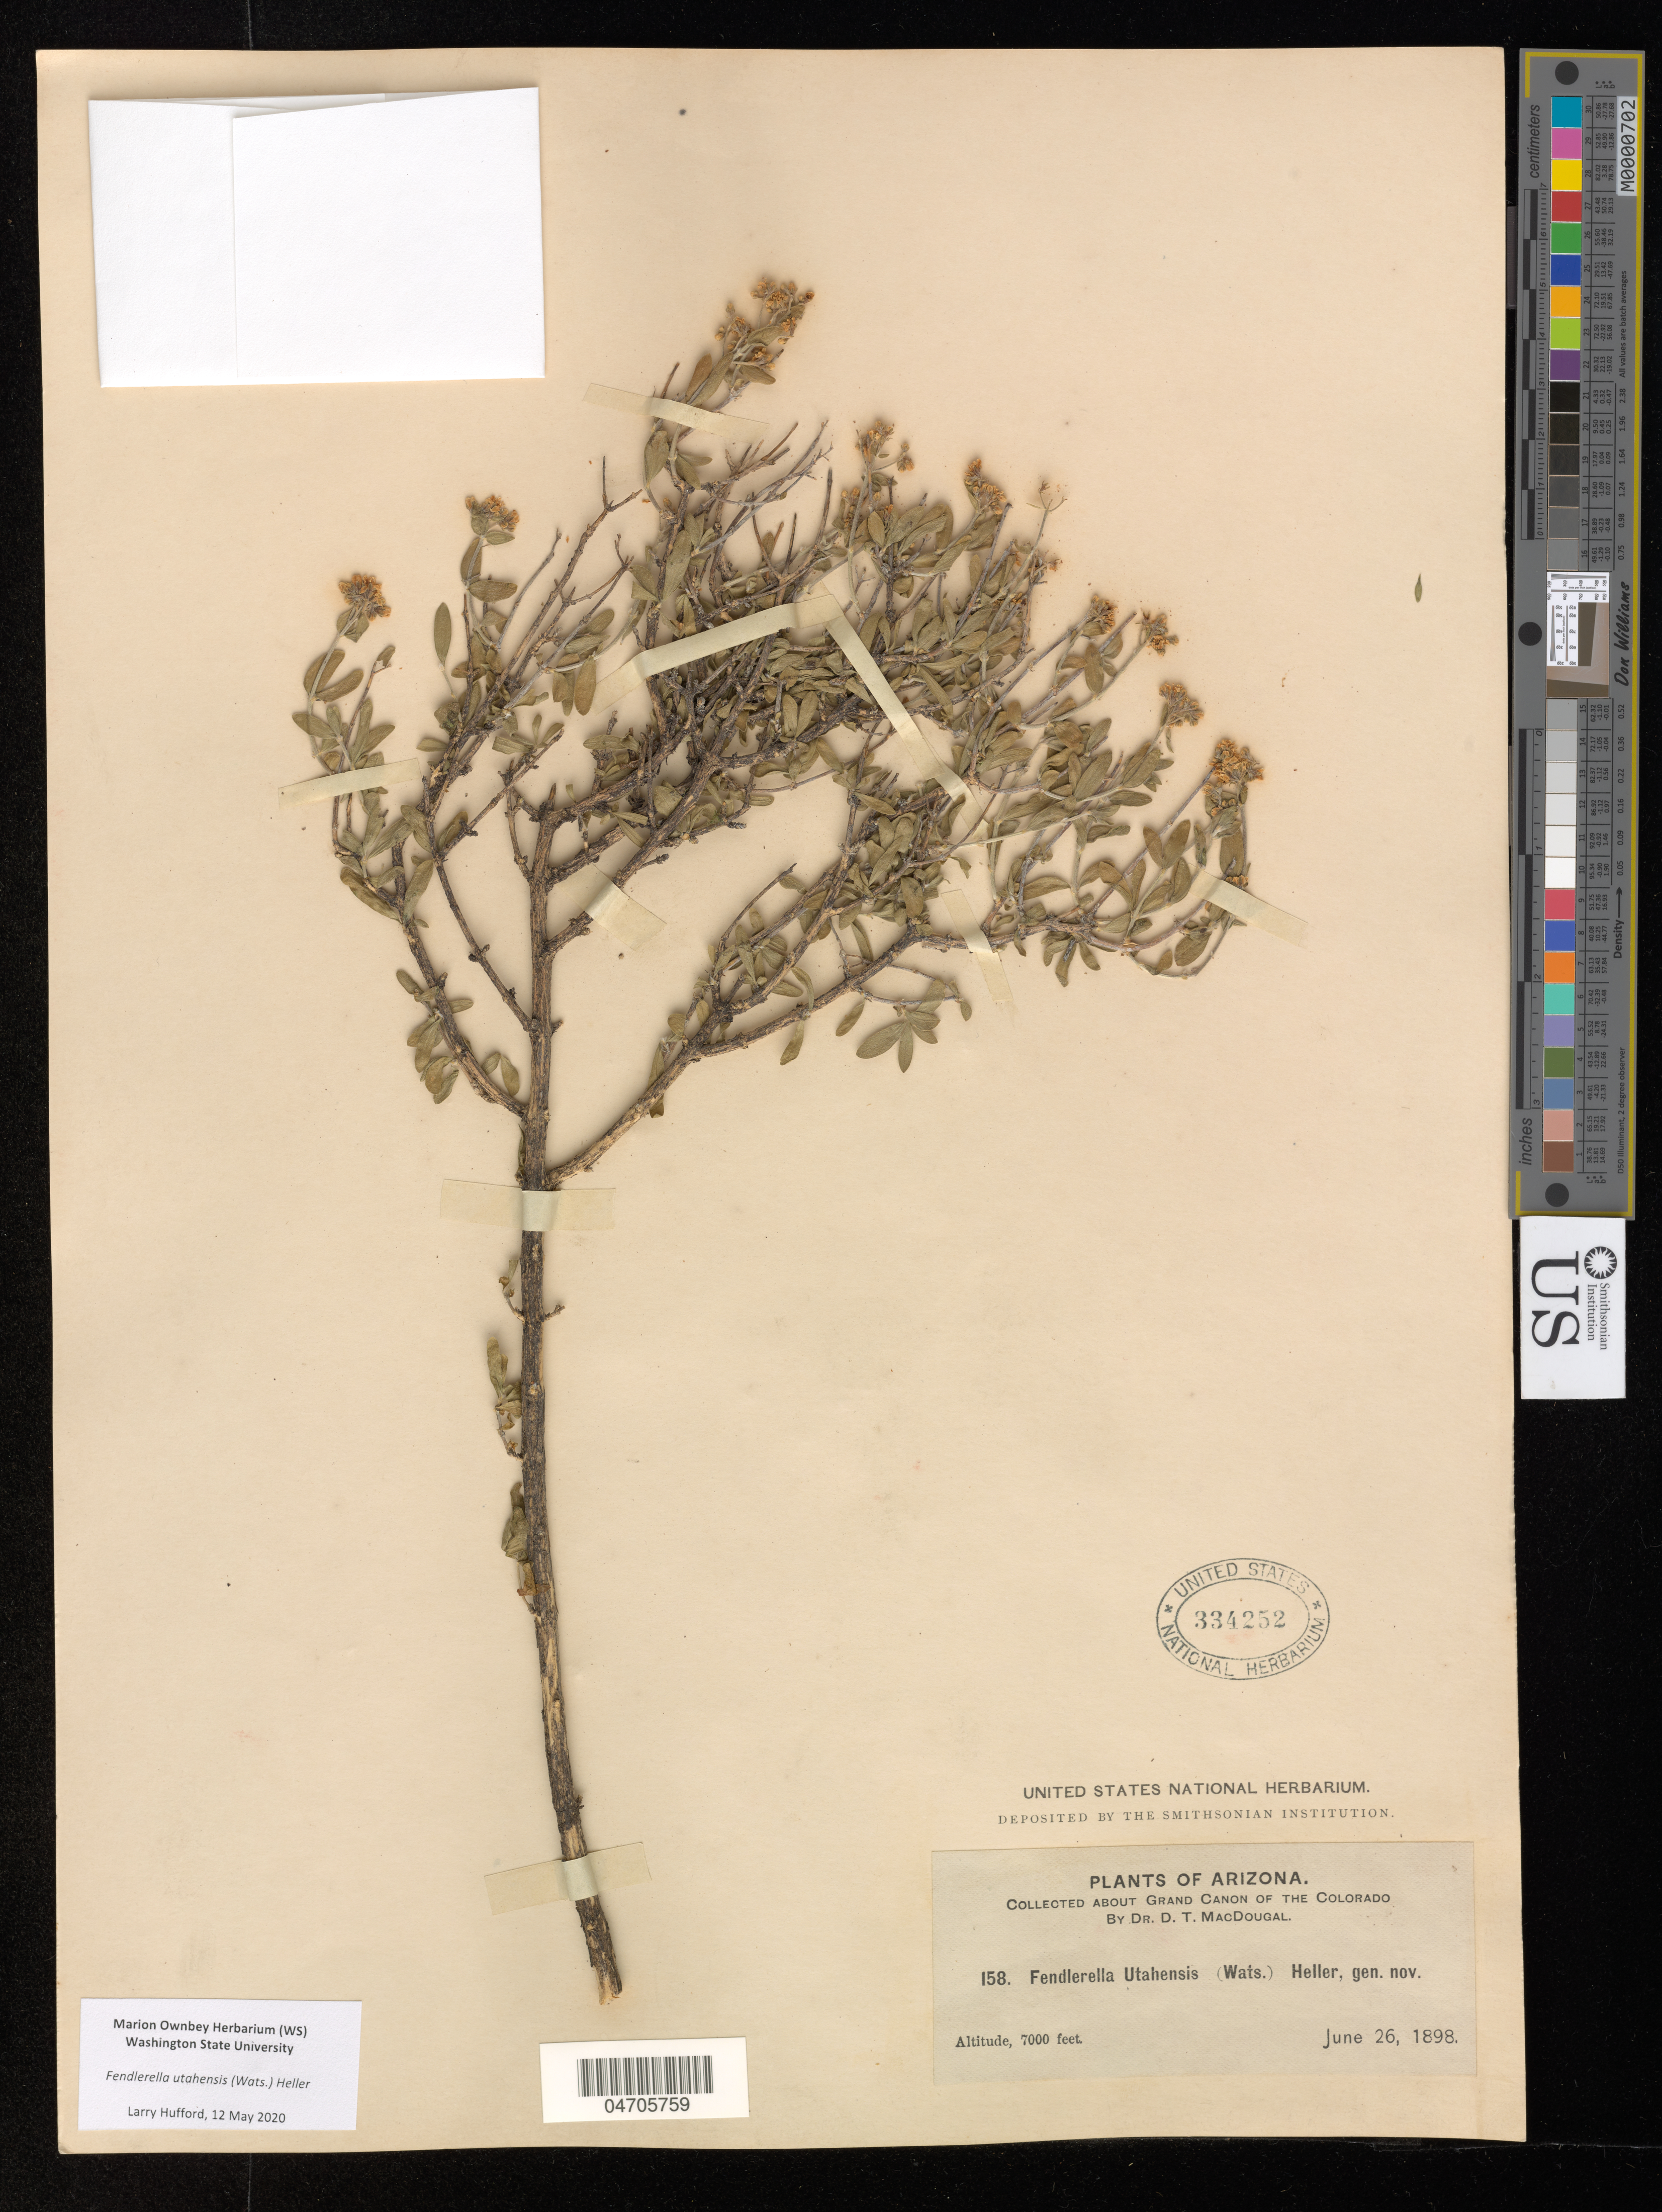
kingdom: Plantae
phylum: Tracheophyta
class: Magnoliopsida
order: Cornales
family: Hydrangeaceae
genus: Fendlerella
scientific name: Fendlerella utahensis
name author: (S. Watson) A. Heller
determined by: Hufford, L.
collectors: D. T. MacDougal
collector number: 158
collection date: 1898-06-26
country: United States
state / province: Arizona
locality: About Grand Canon of the Colorado.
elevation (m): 2134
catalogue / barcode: US 334252